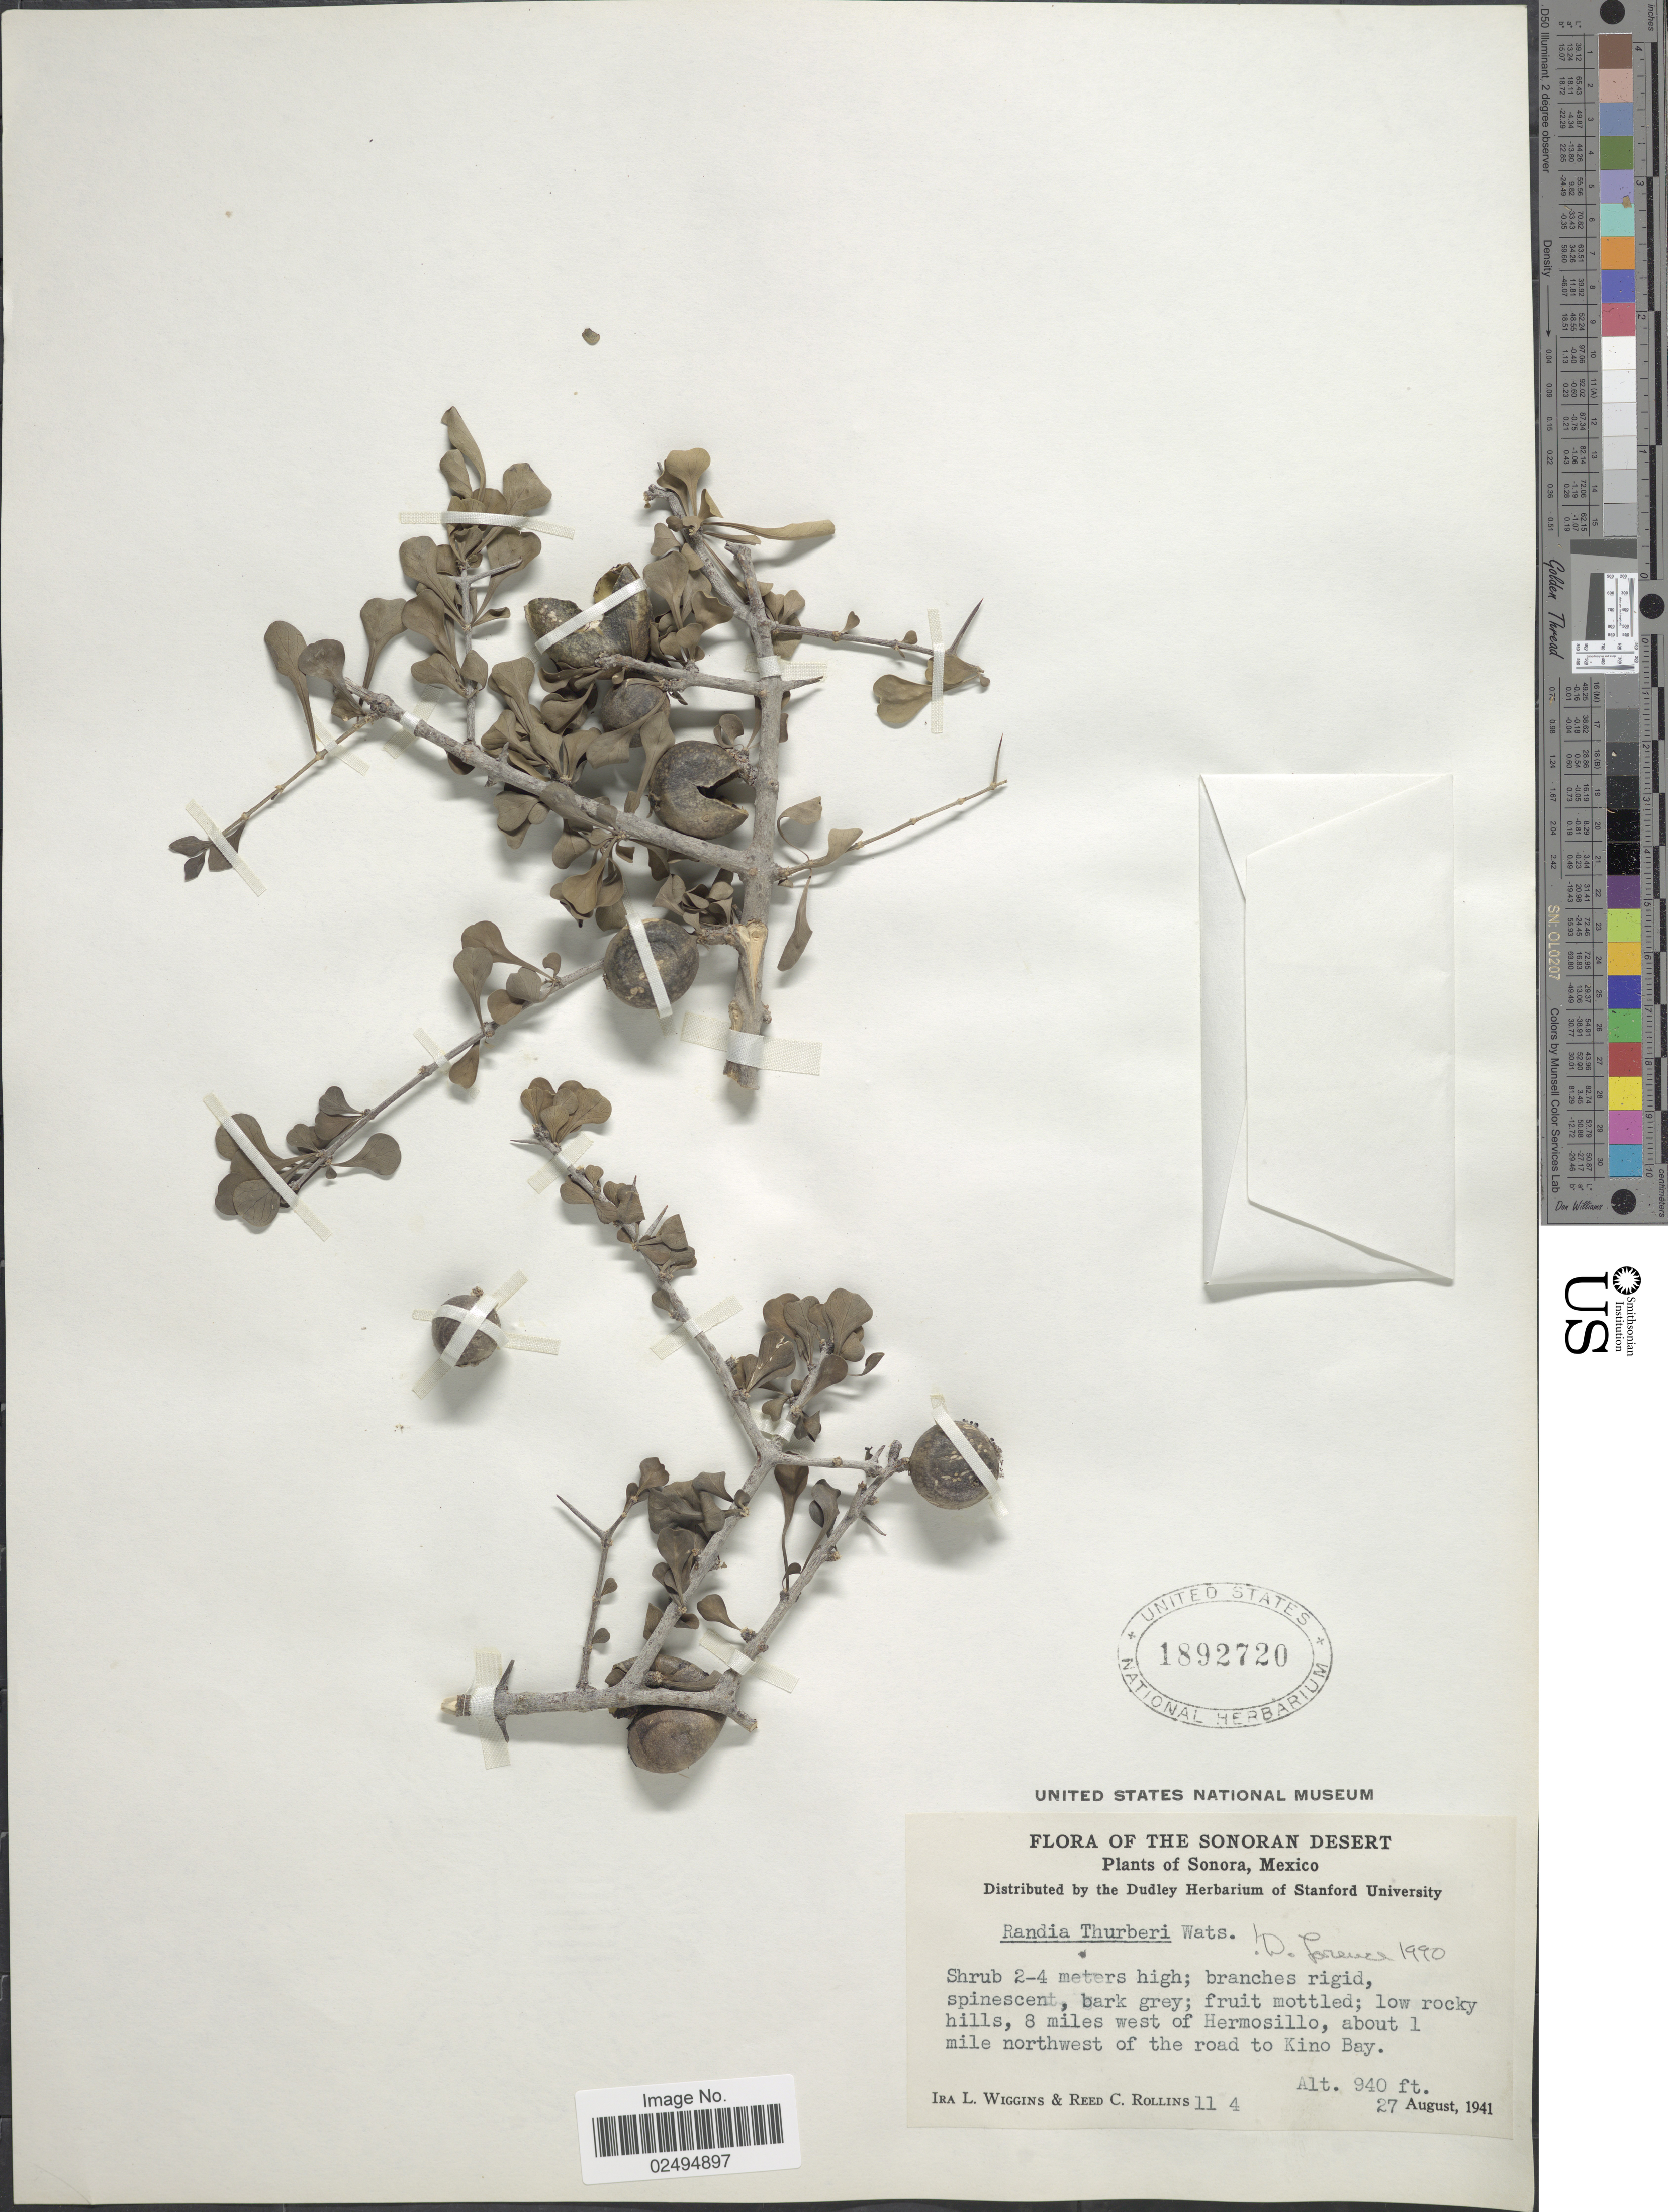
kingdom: Plantae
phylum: Tracheophyta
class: Magnoliopsida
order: Gentianales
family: Rubiaceae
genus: Randia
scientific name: Randia thurberi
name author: S. Watson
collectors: I. L. Wiggins & R. C. Rollins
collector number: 114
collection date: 1941-08-27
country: Mexico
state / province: Sonora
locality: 8 miles west of Hermosillo, about 1 mile northwest of the road to Kino Bay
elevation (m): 287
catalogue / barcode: US 1892720